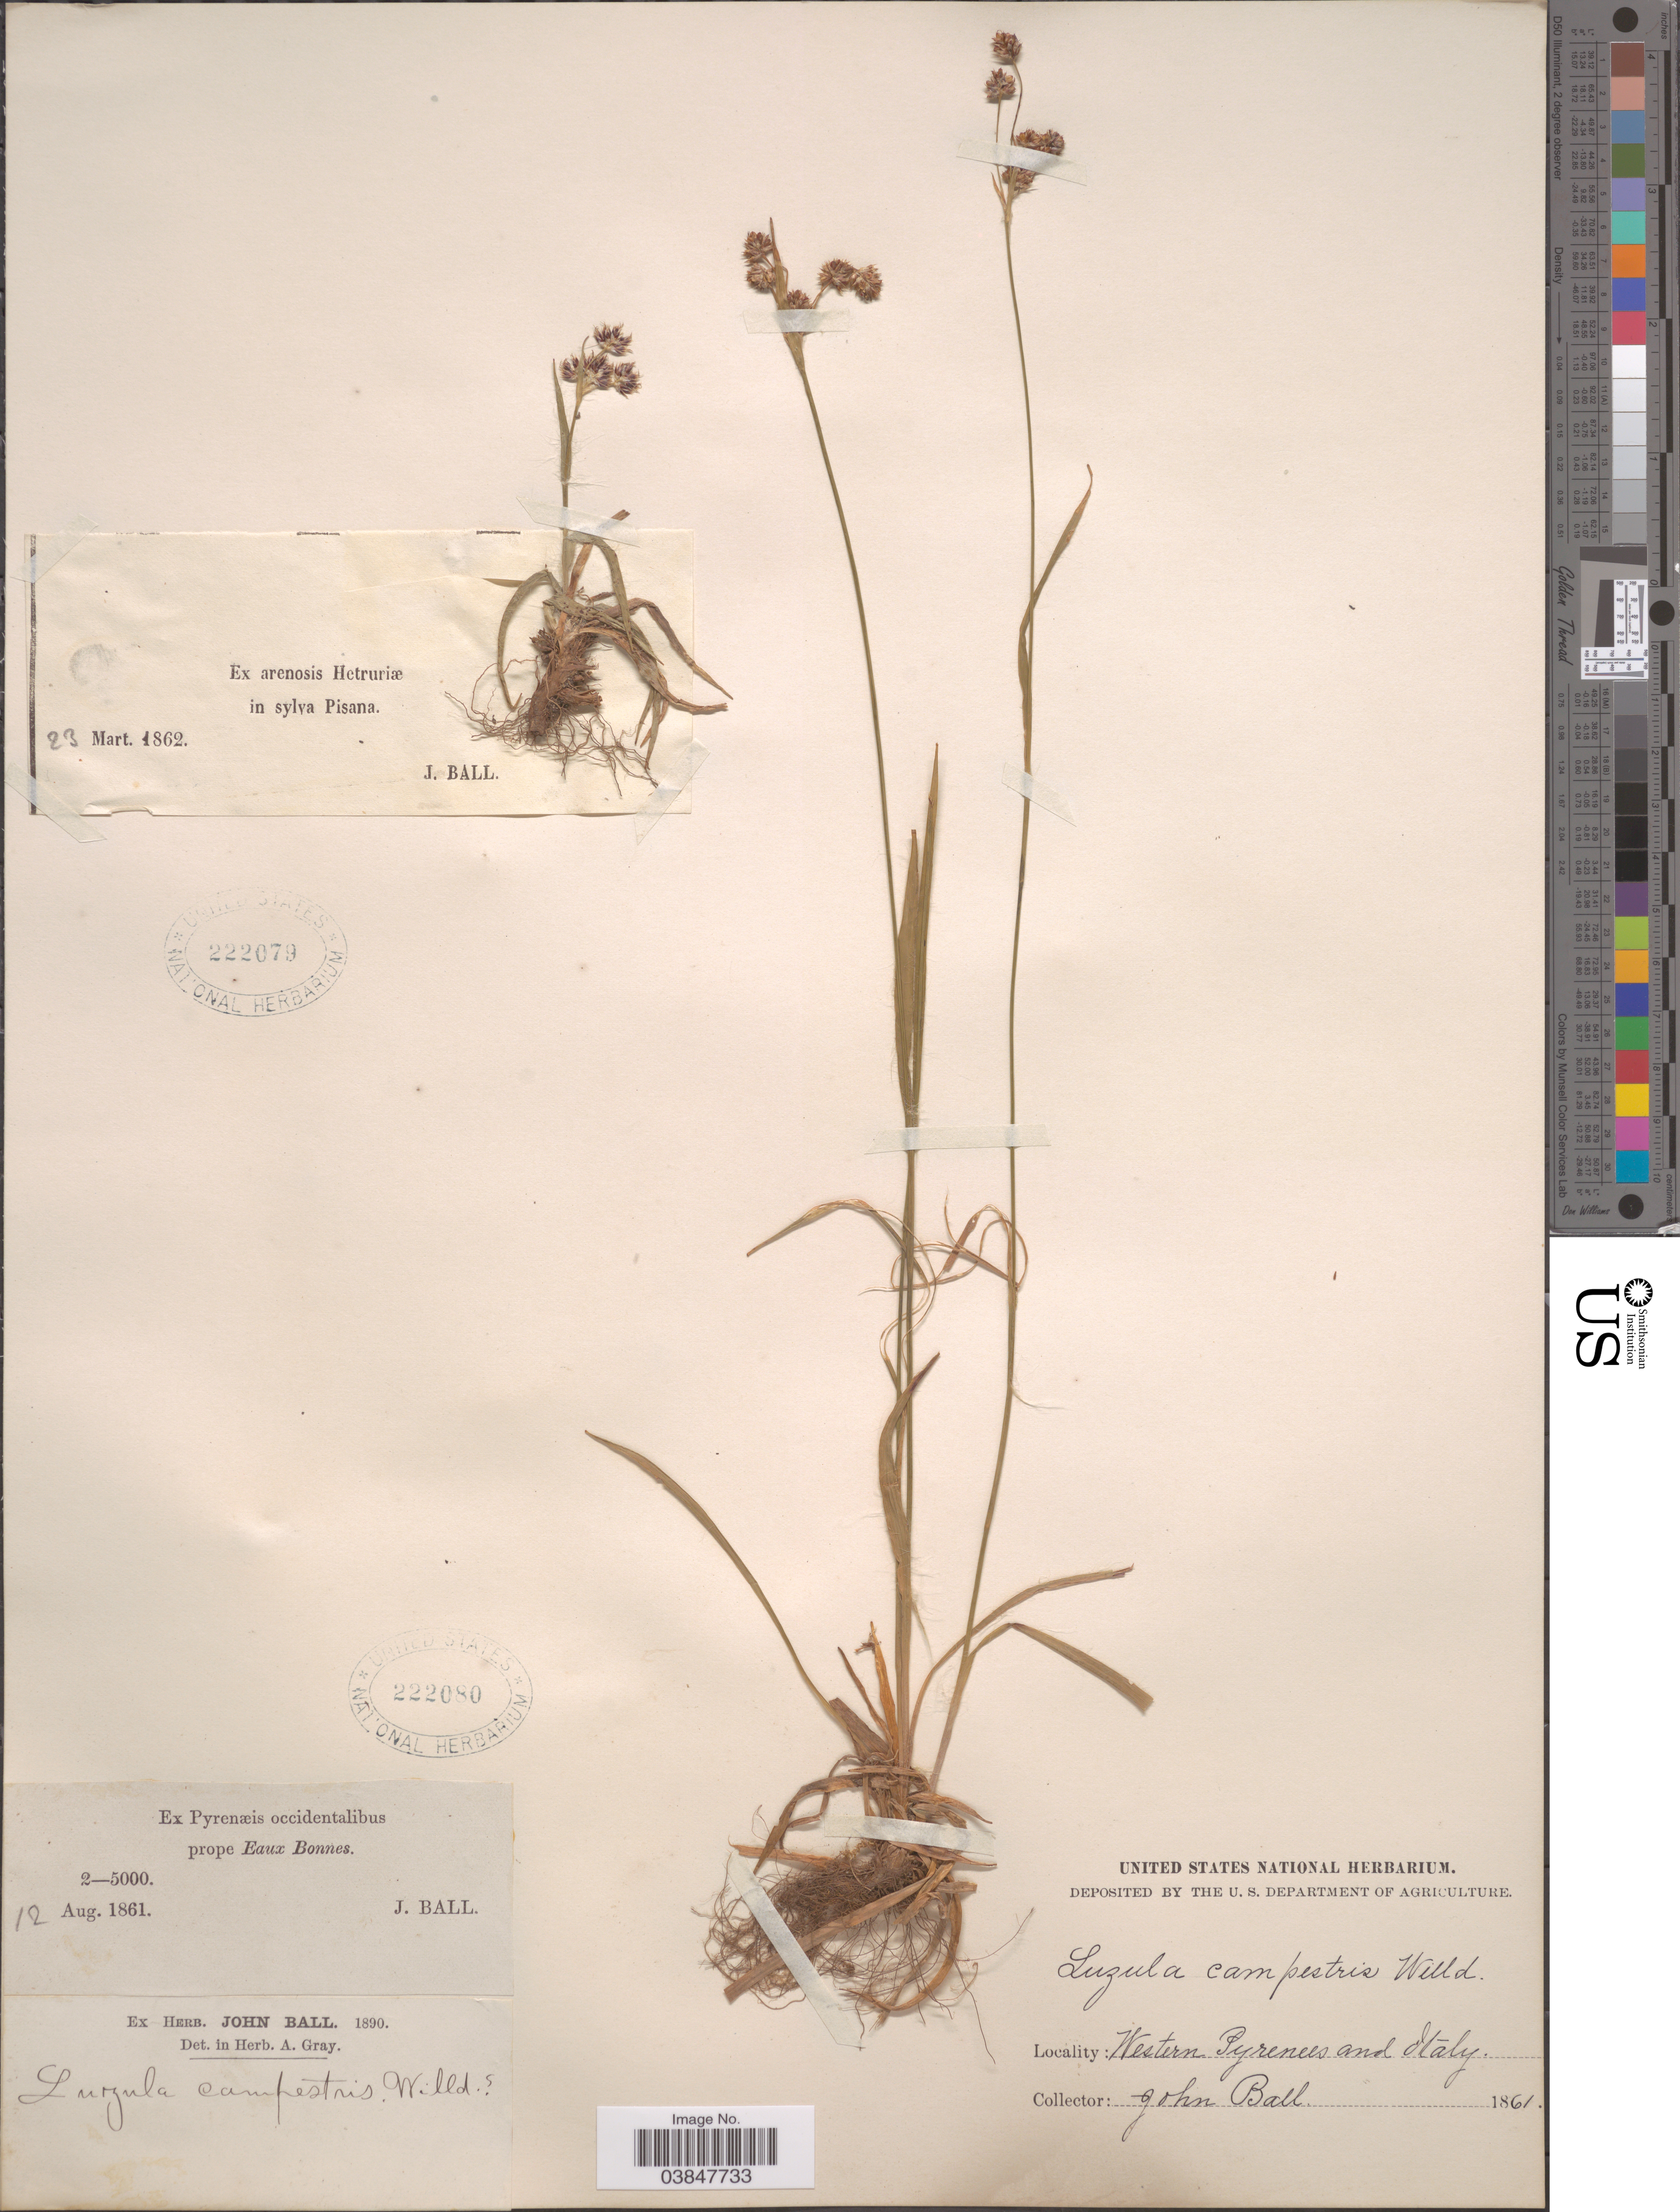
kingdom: Plantae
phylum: Tracheophyta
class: Liliopsida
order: Poales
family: Juncaceae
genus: Luzula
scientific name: Luzula campestris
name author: (L.) DC.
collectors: J. Ball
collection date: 1861-08-12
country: Italy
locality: Prope Eaux Bonnes. Western Pyrenees and Italy.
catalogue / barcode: US 222080-2